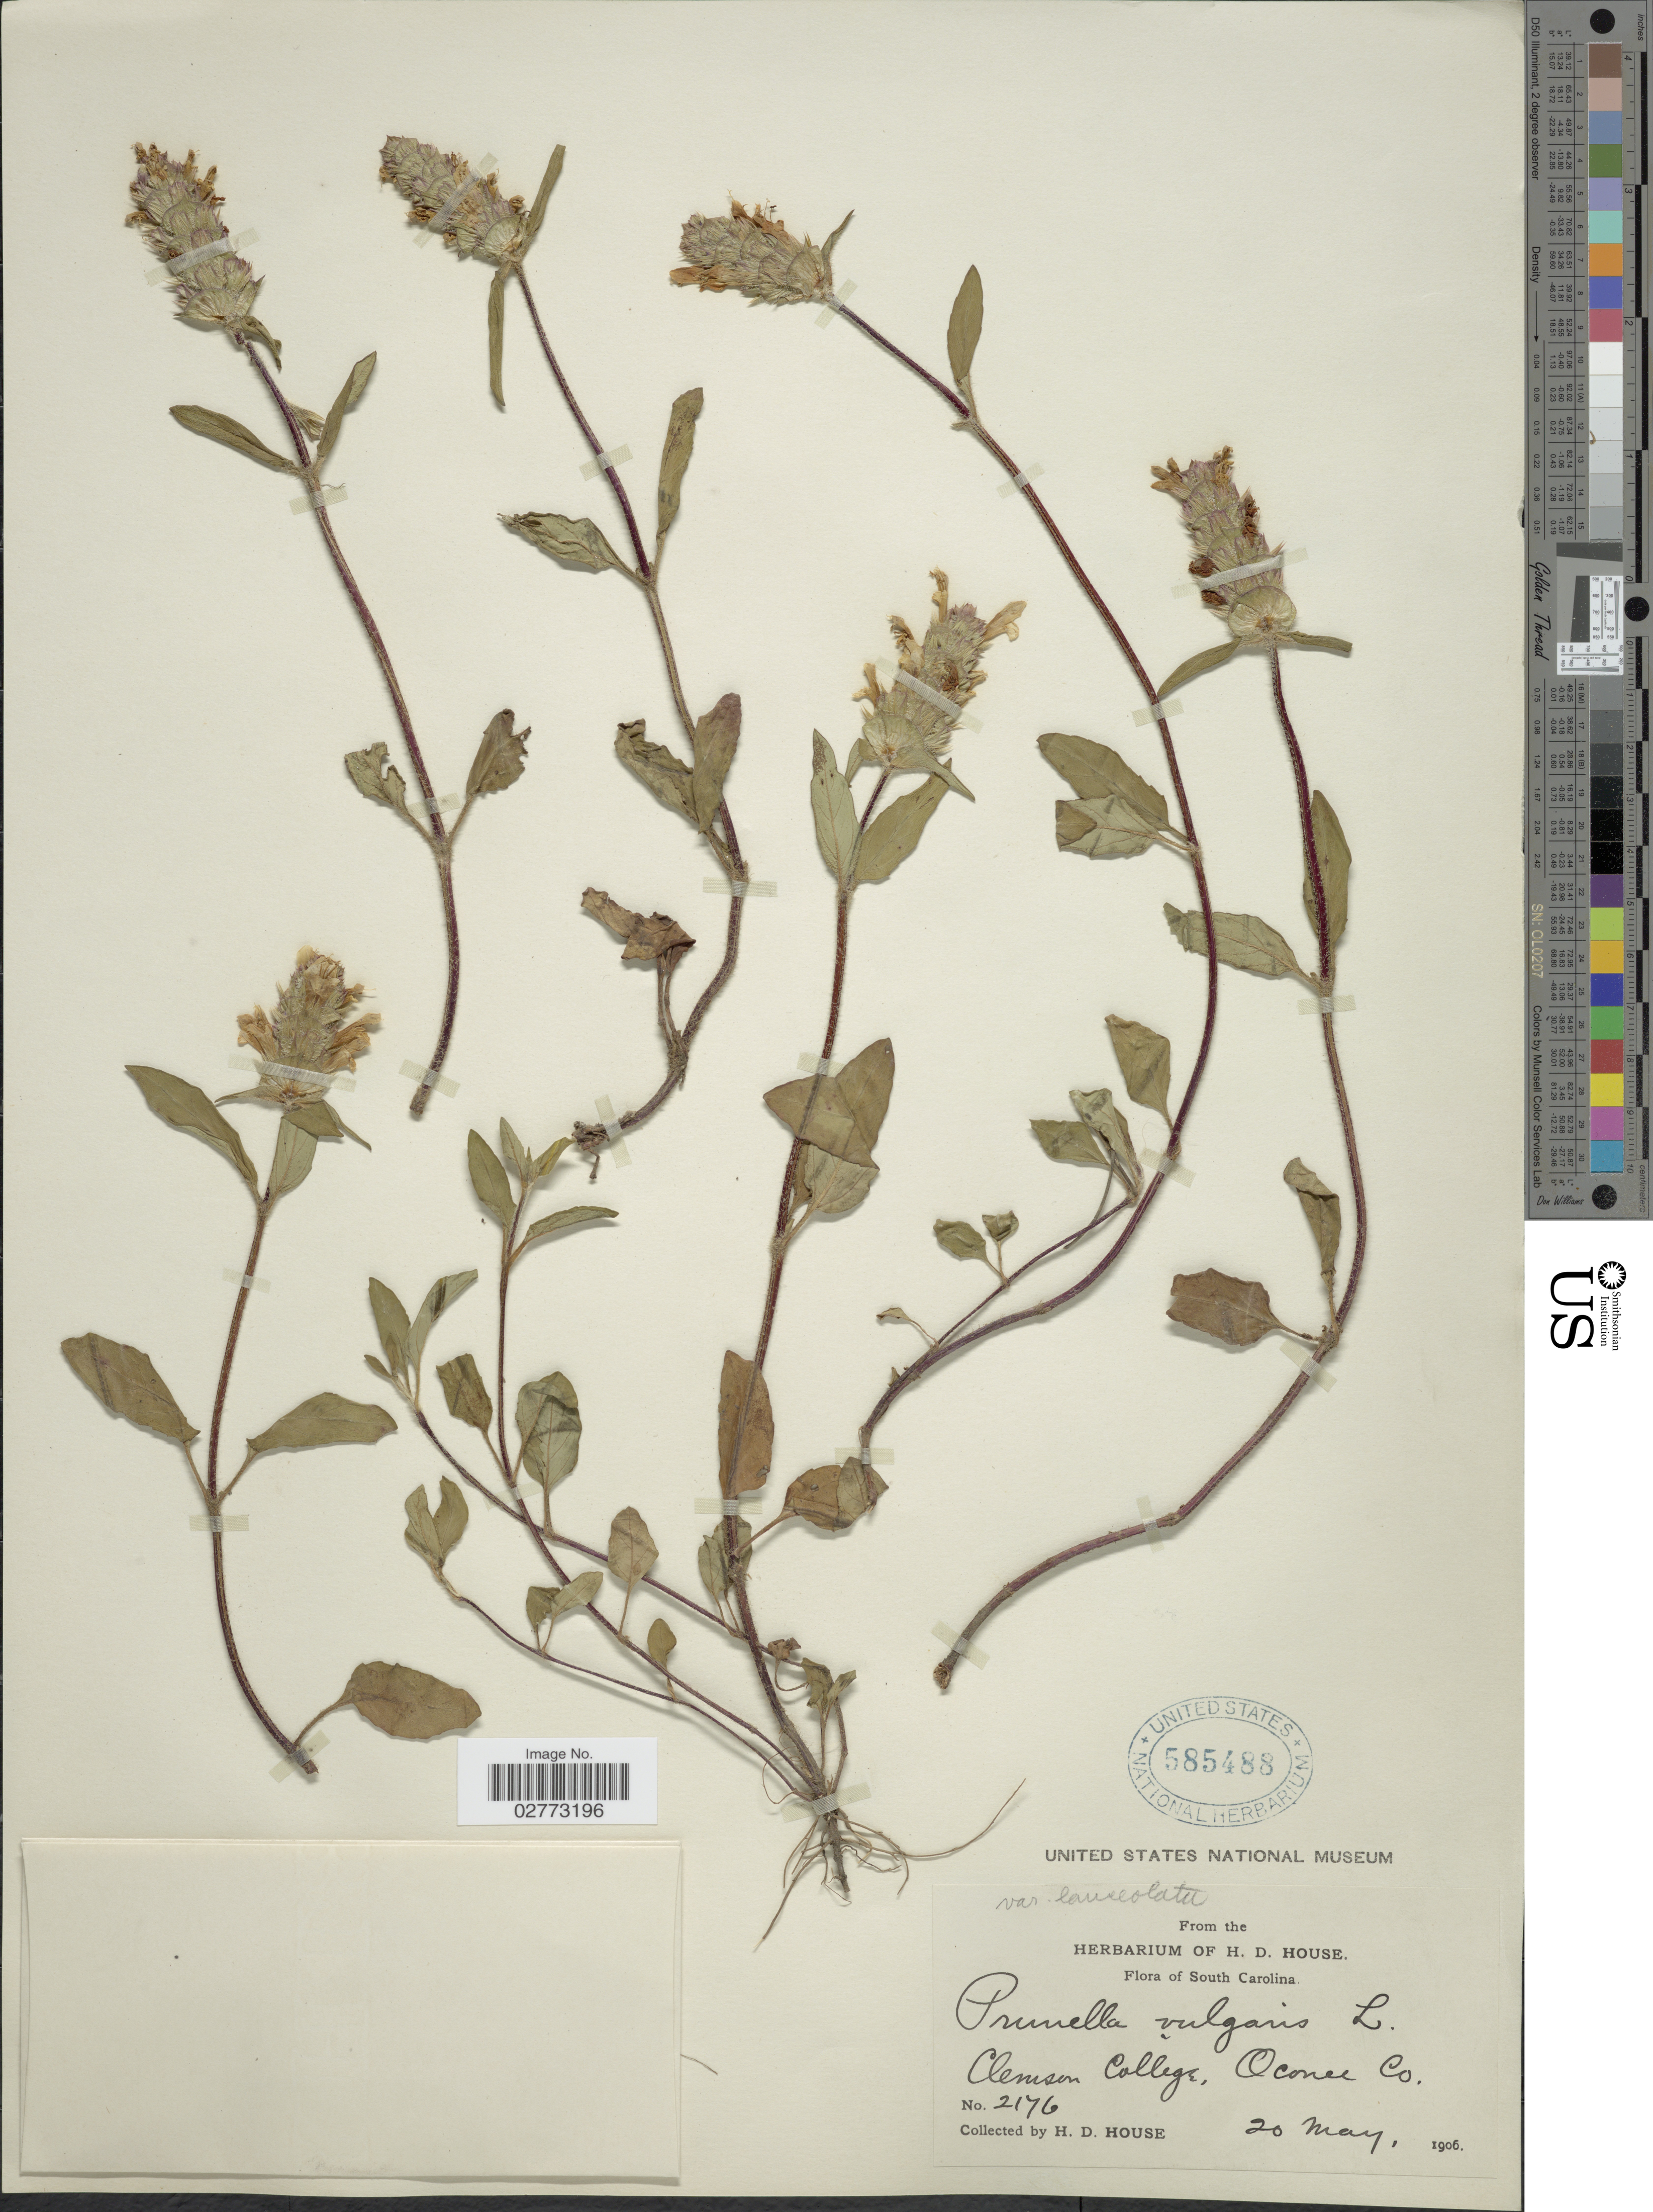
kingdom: Plantae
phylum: Tracheophyta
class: Magnoliopsida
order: Lamiales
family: Lamiaceae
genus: Prunella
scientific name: Prunella vulgaris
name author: L.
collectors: H. D. House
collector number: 2176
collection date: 1906-05-20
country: United States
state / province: South Carolina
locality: Clemson College, Oconee Co.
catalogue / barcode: US 585488